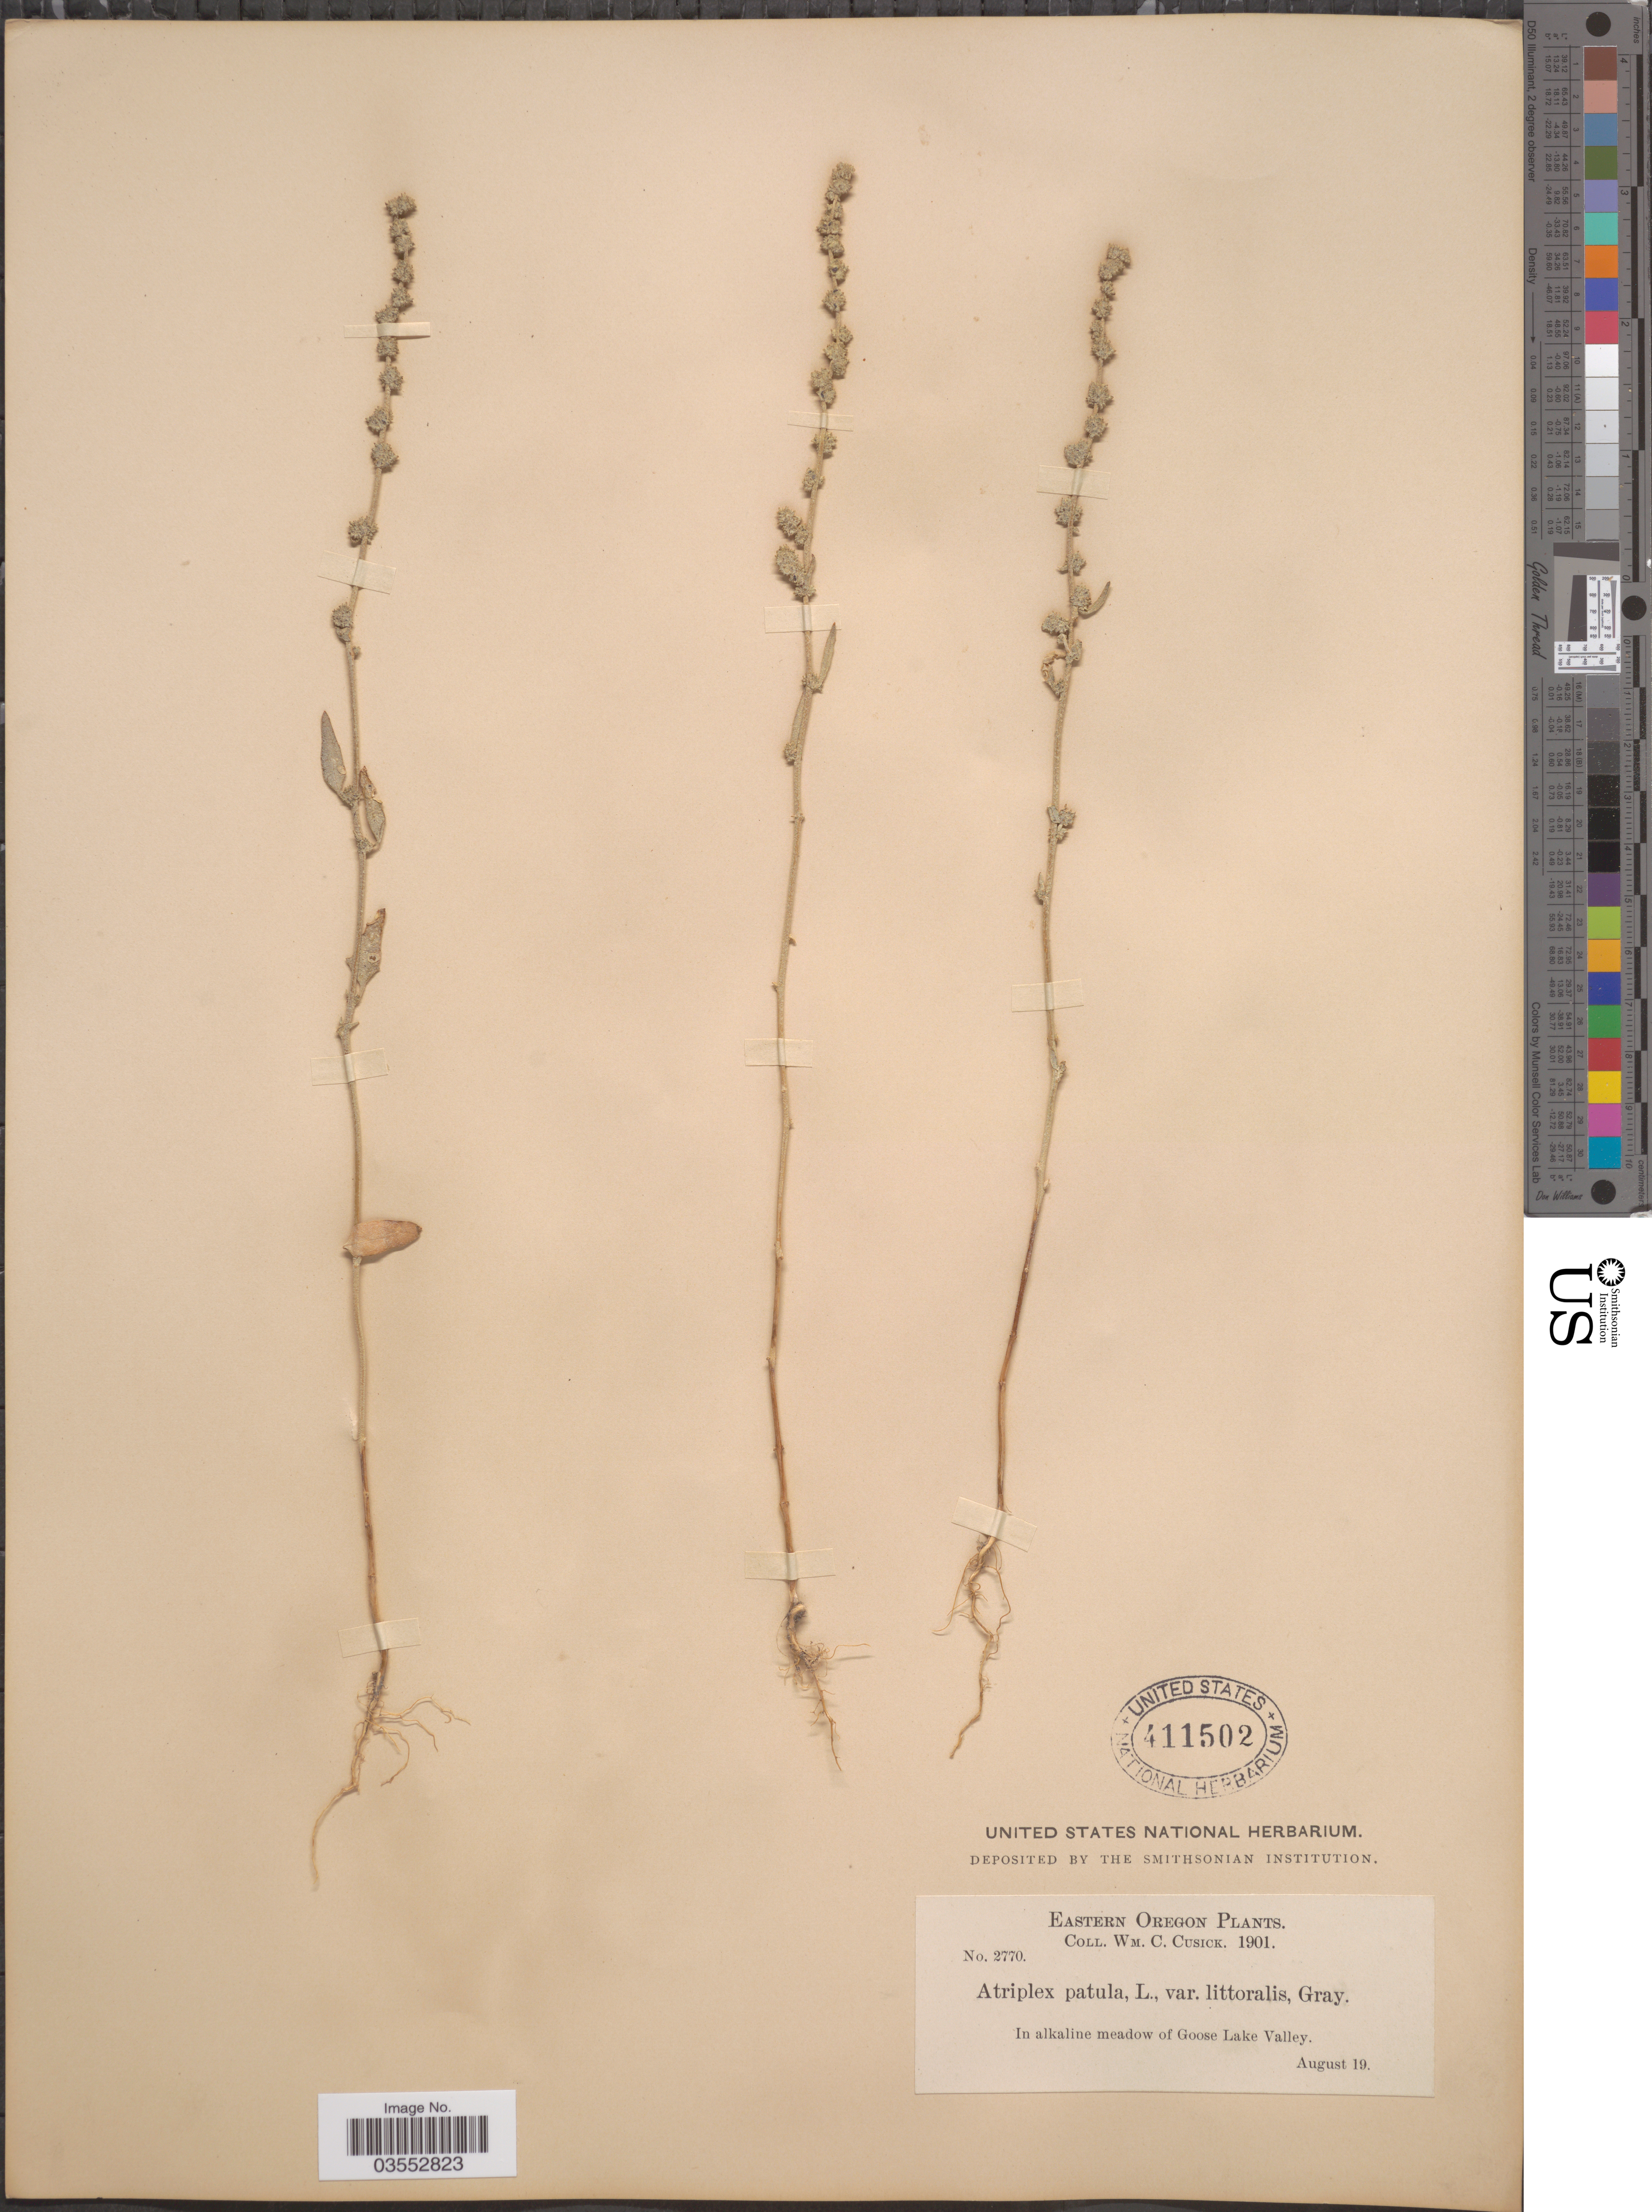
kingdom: Plantae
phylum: Tracheophyta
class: Magnoliopsida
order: Caryophyllales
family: Amaranthaceae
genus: Atriplex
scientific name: Atriplex subspicata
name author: (Nutt.) Rydb.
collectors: W. C. Cusick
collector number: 2770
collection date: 1901-08-19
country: United States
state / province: Oregon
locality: Eastern Oregon. Meadow of Goose Lake Valley.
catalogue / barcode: US 411502